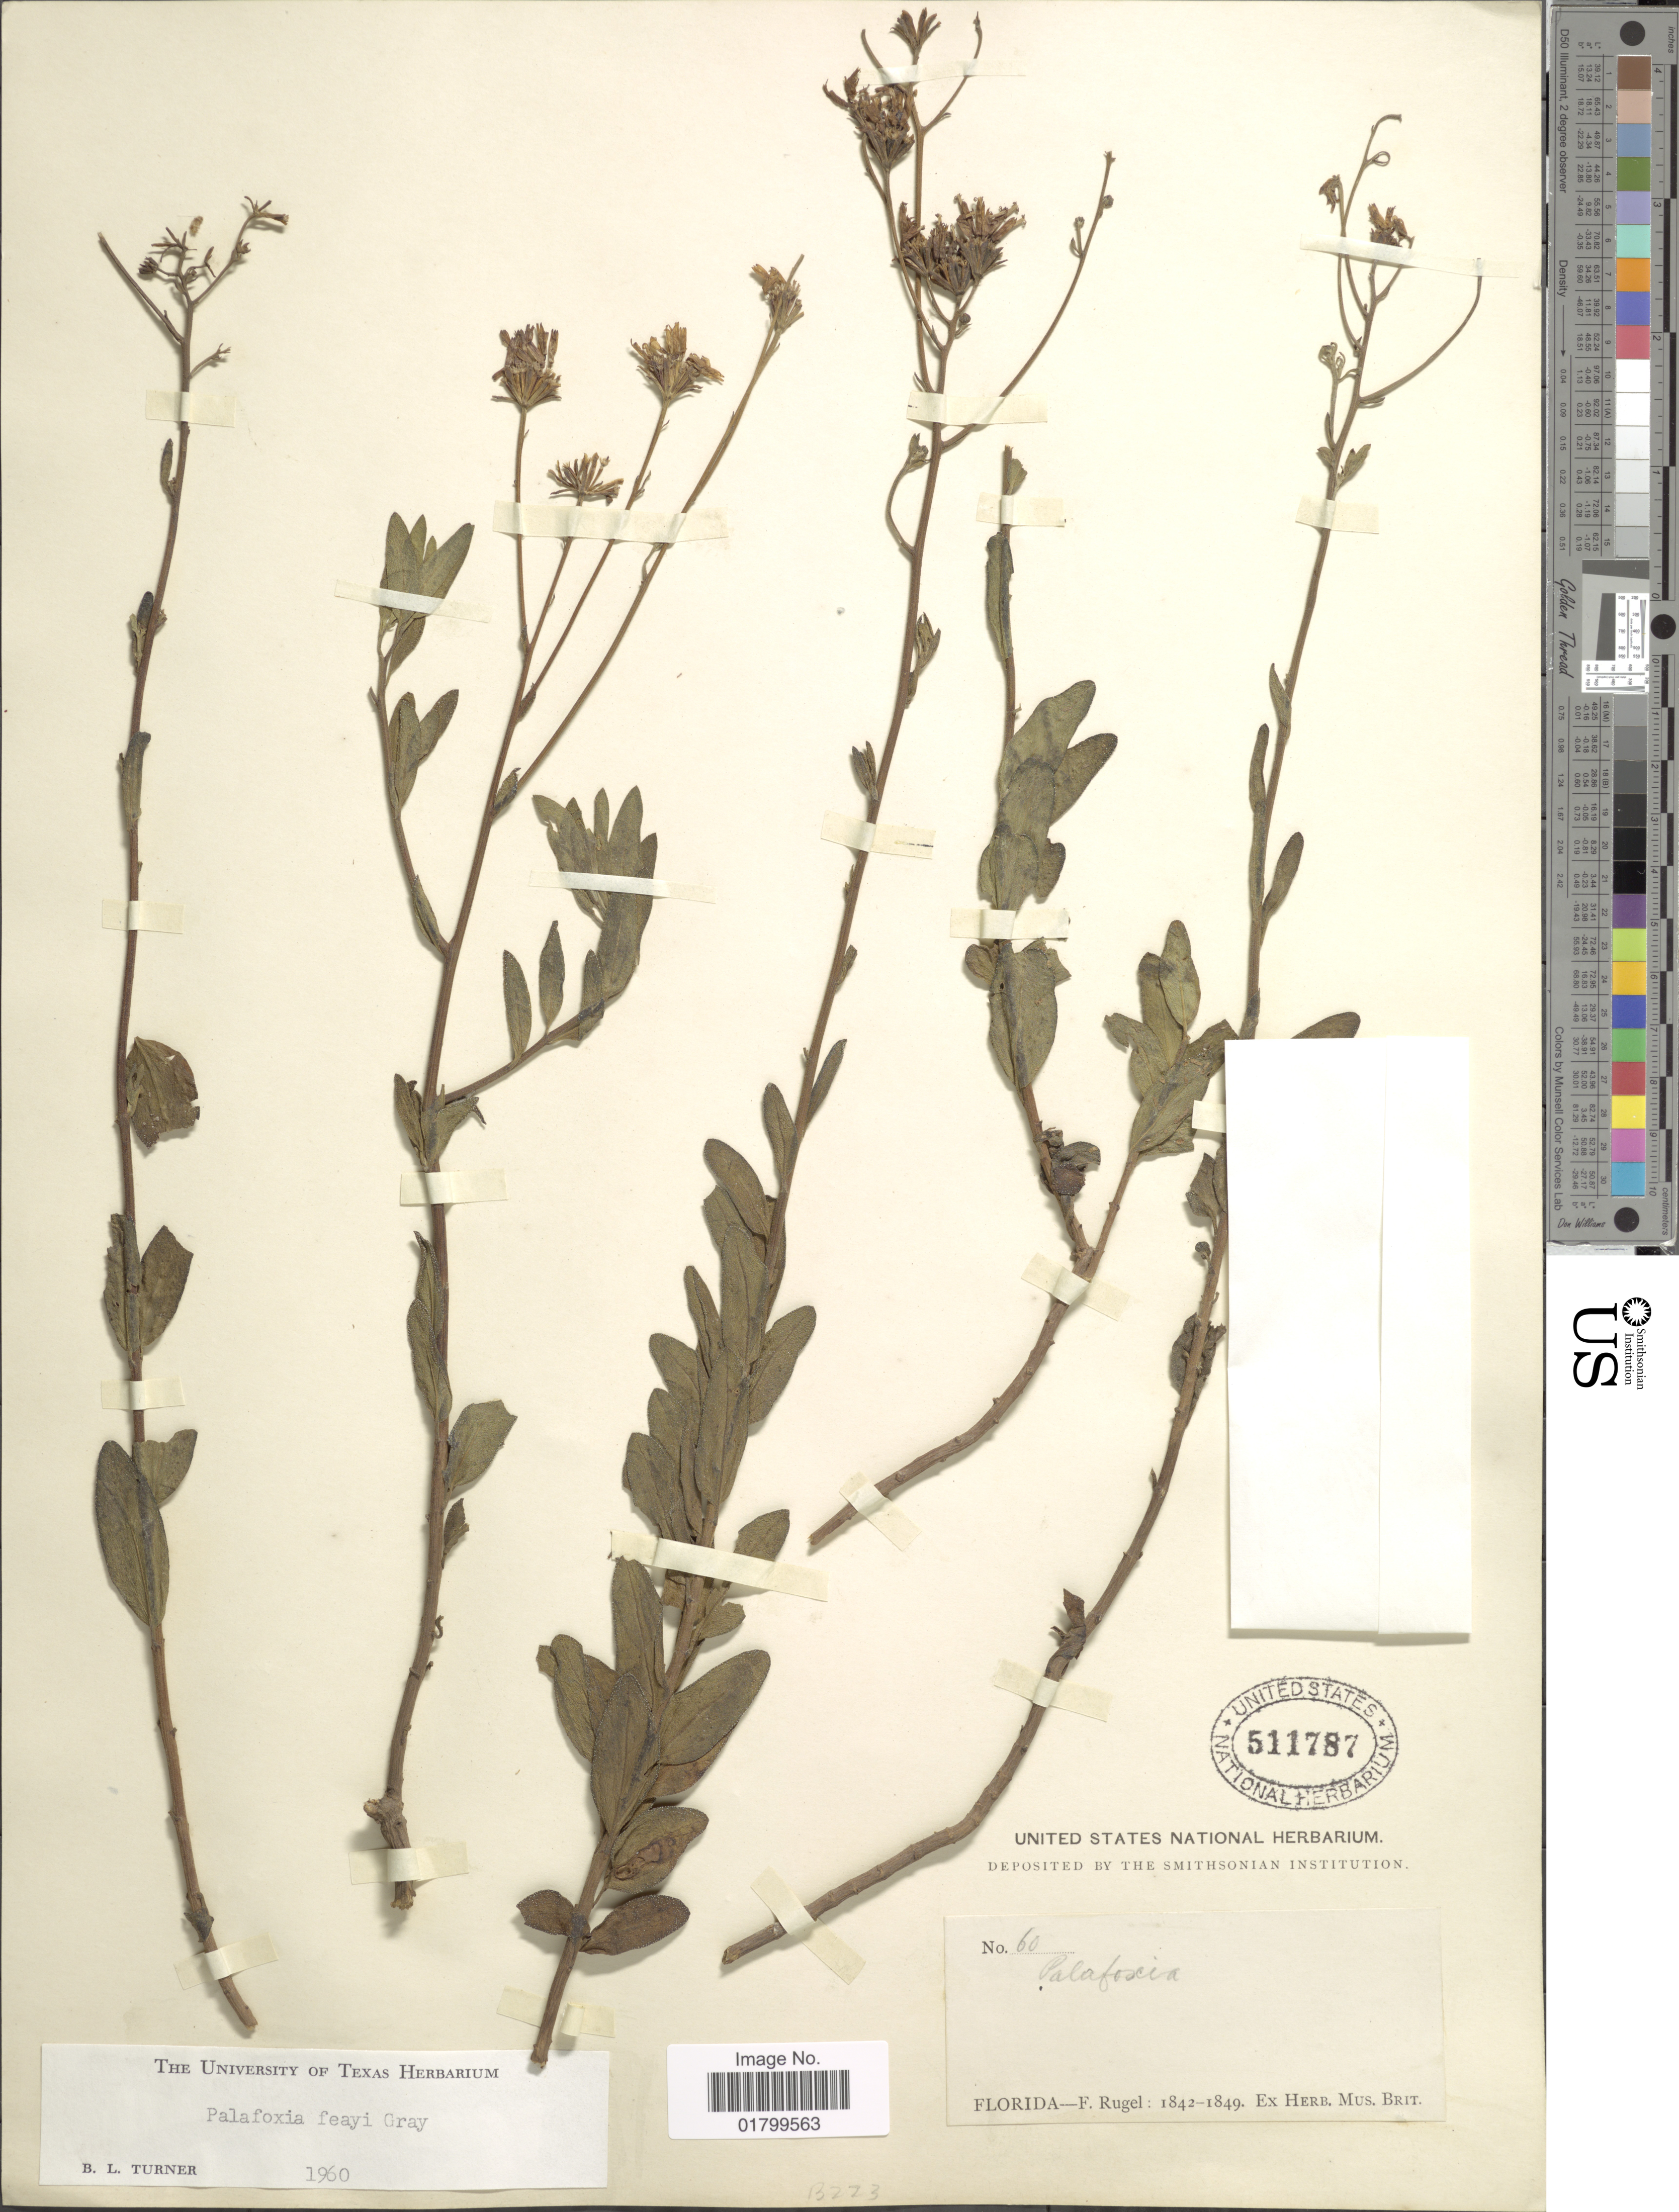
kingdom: Plantae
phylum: Tracheophyta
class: Magnoliopsida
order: Asterales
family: Asteraceae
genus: Palafoxia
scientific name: Palafoxia feayi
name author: A. Gray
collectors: F. Rugel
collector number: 60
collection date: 1842/1849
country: United States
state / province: Florida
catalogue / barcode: US 511787